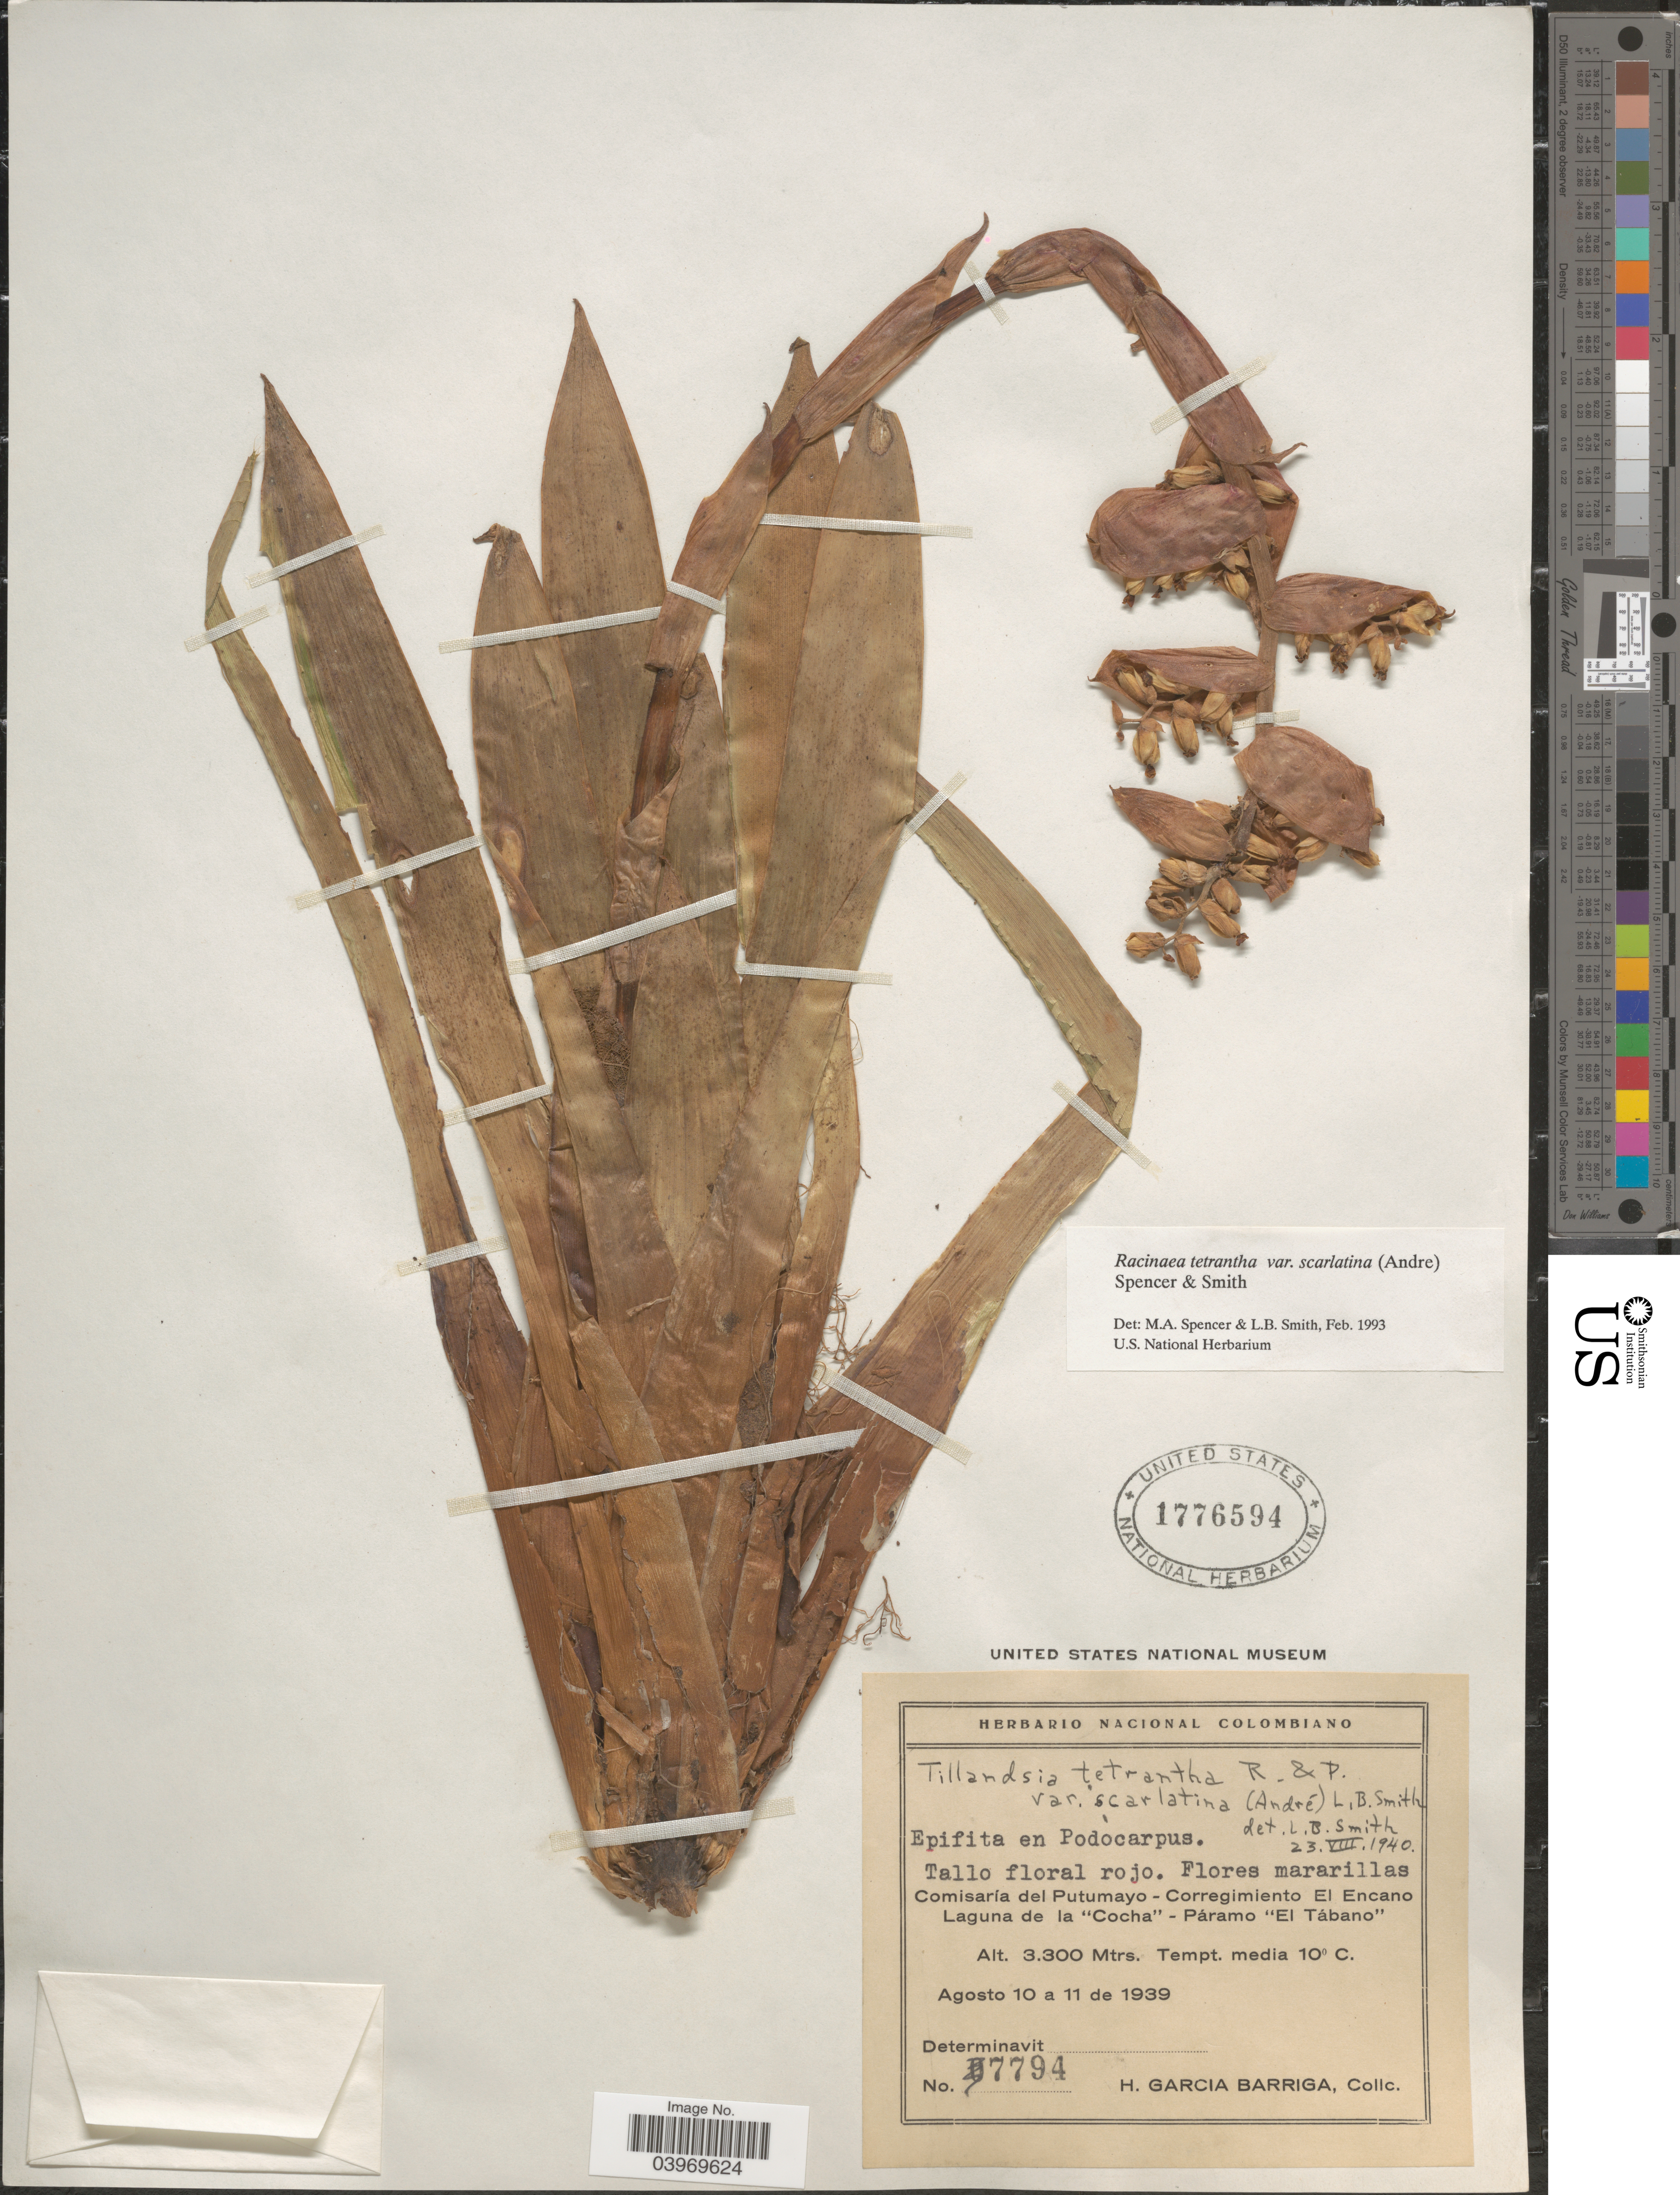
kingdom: Plantae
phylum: Tracheophyta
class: Liliopsida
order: Poales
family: Bromeliaceae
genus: Racinaea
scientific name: Racinaea tetrantha var. scarlatina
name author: (Ruiz & Pav.) M.A. Spencer & L.B. Sm.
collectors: H. García Barriga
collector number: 7794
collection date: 1939-08-10/1939-08-11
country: Colombia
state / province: Putumayo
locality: Comisaria del Putumayo - Corregimiento El Encano Laguna de la "Cocha"- Páramo "El Tábano".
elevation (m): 3300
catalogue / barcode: US 1776594